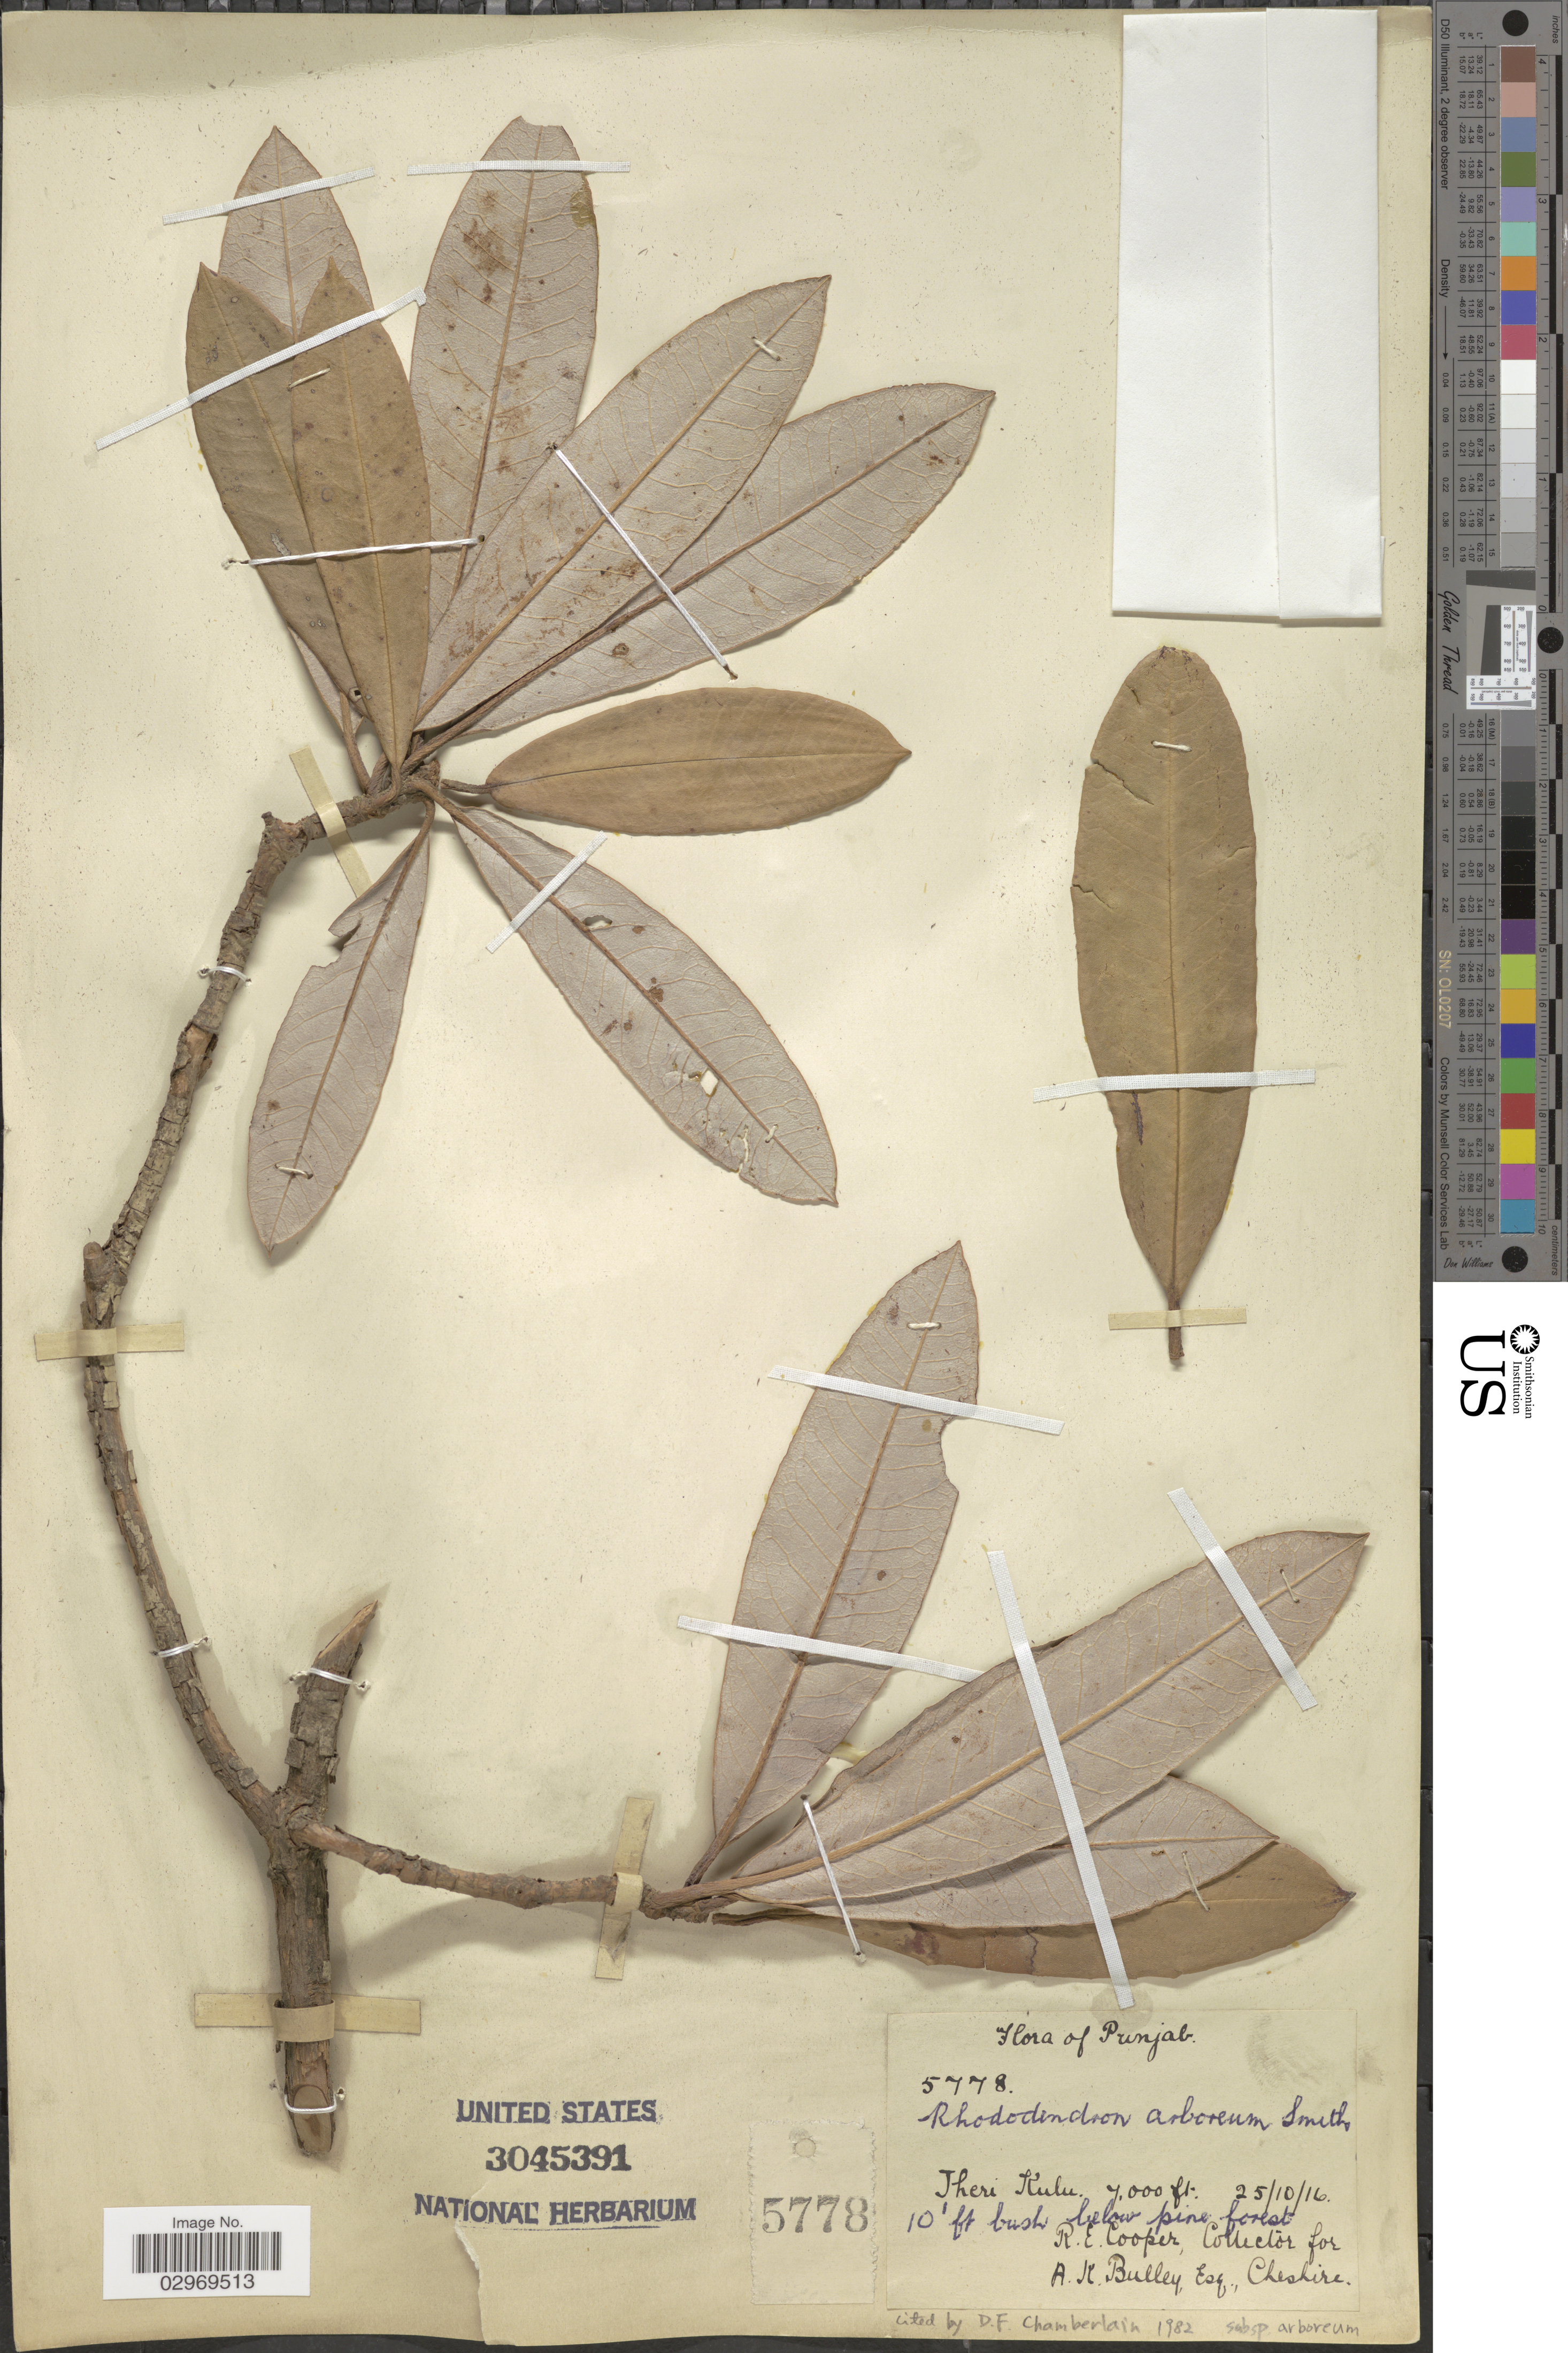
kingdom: Plantae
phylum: Tracheophyta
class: Magnoliopsida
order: Ericales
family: Ericaceae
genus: Rhododendron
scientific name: Rhododendron arboreum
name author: Sm.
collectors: R. E. Cooper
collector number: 5778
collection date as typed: Transcribed d/m/y: 25/10/16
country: India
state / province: Himachal Pradesh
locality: Theri Kulu.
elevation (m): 2134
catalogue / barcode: US 3045391